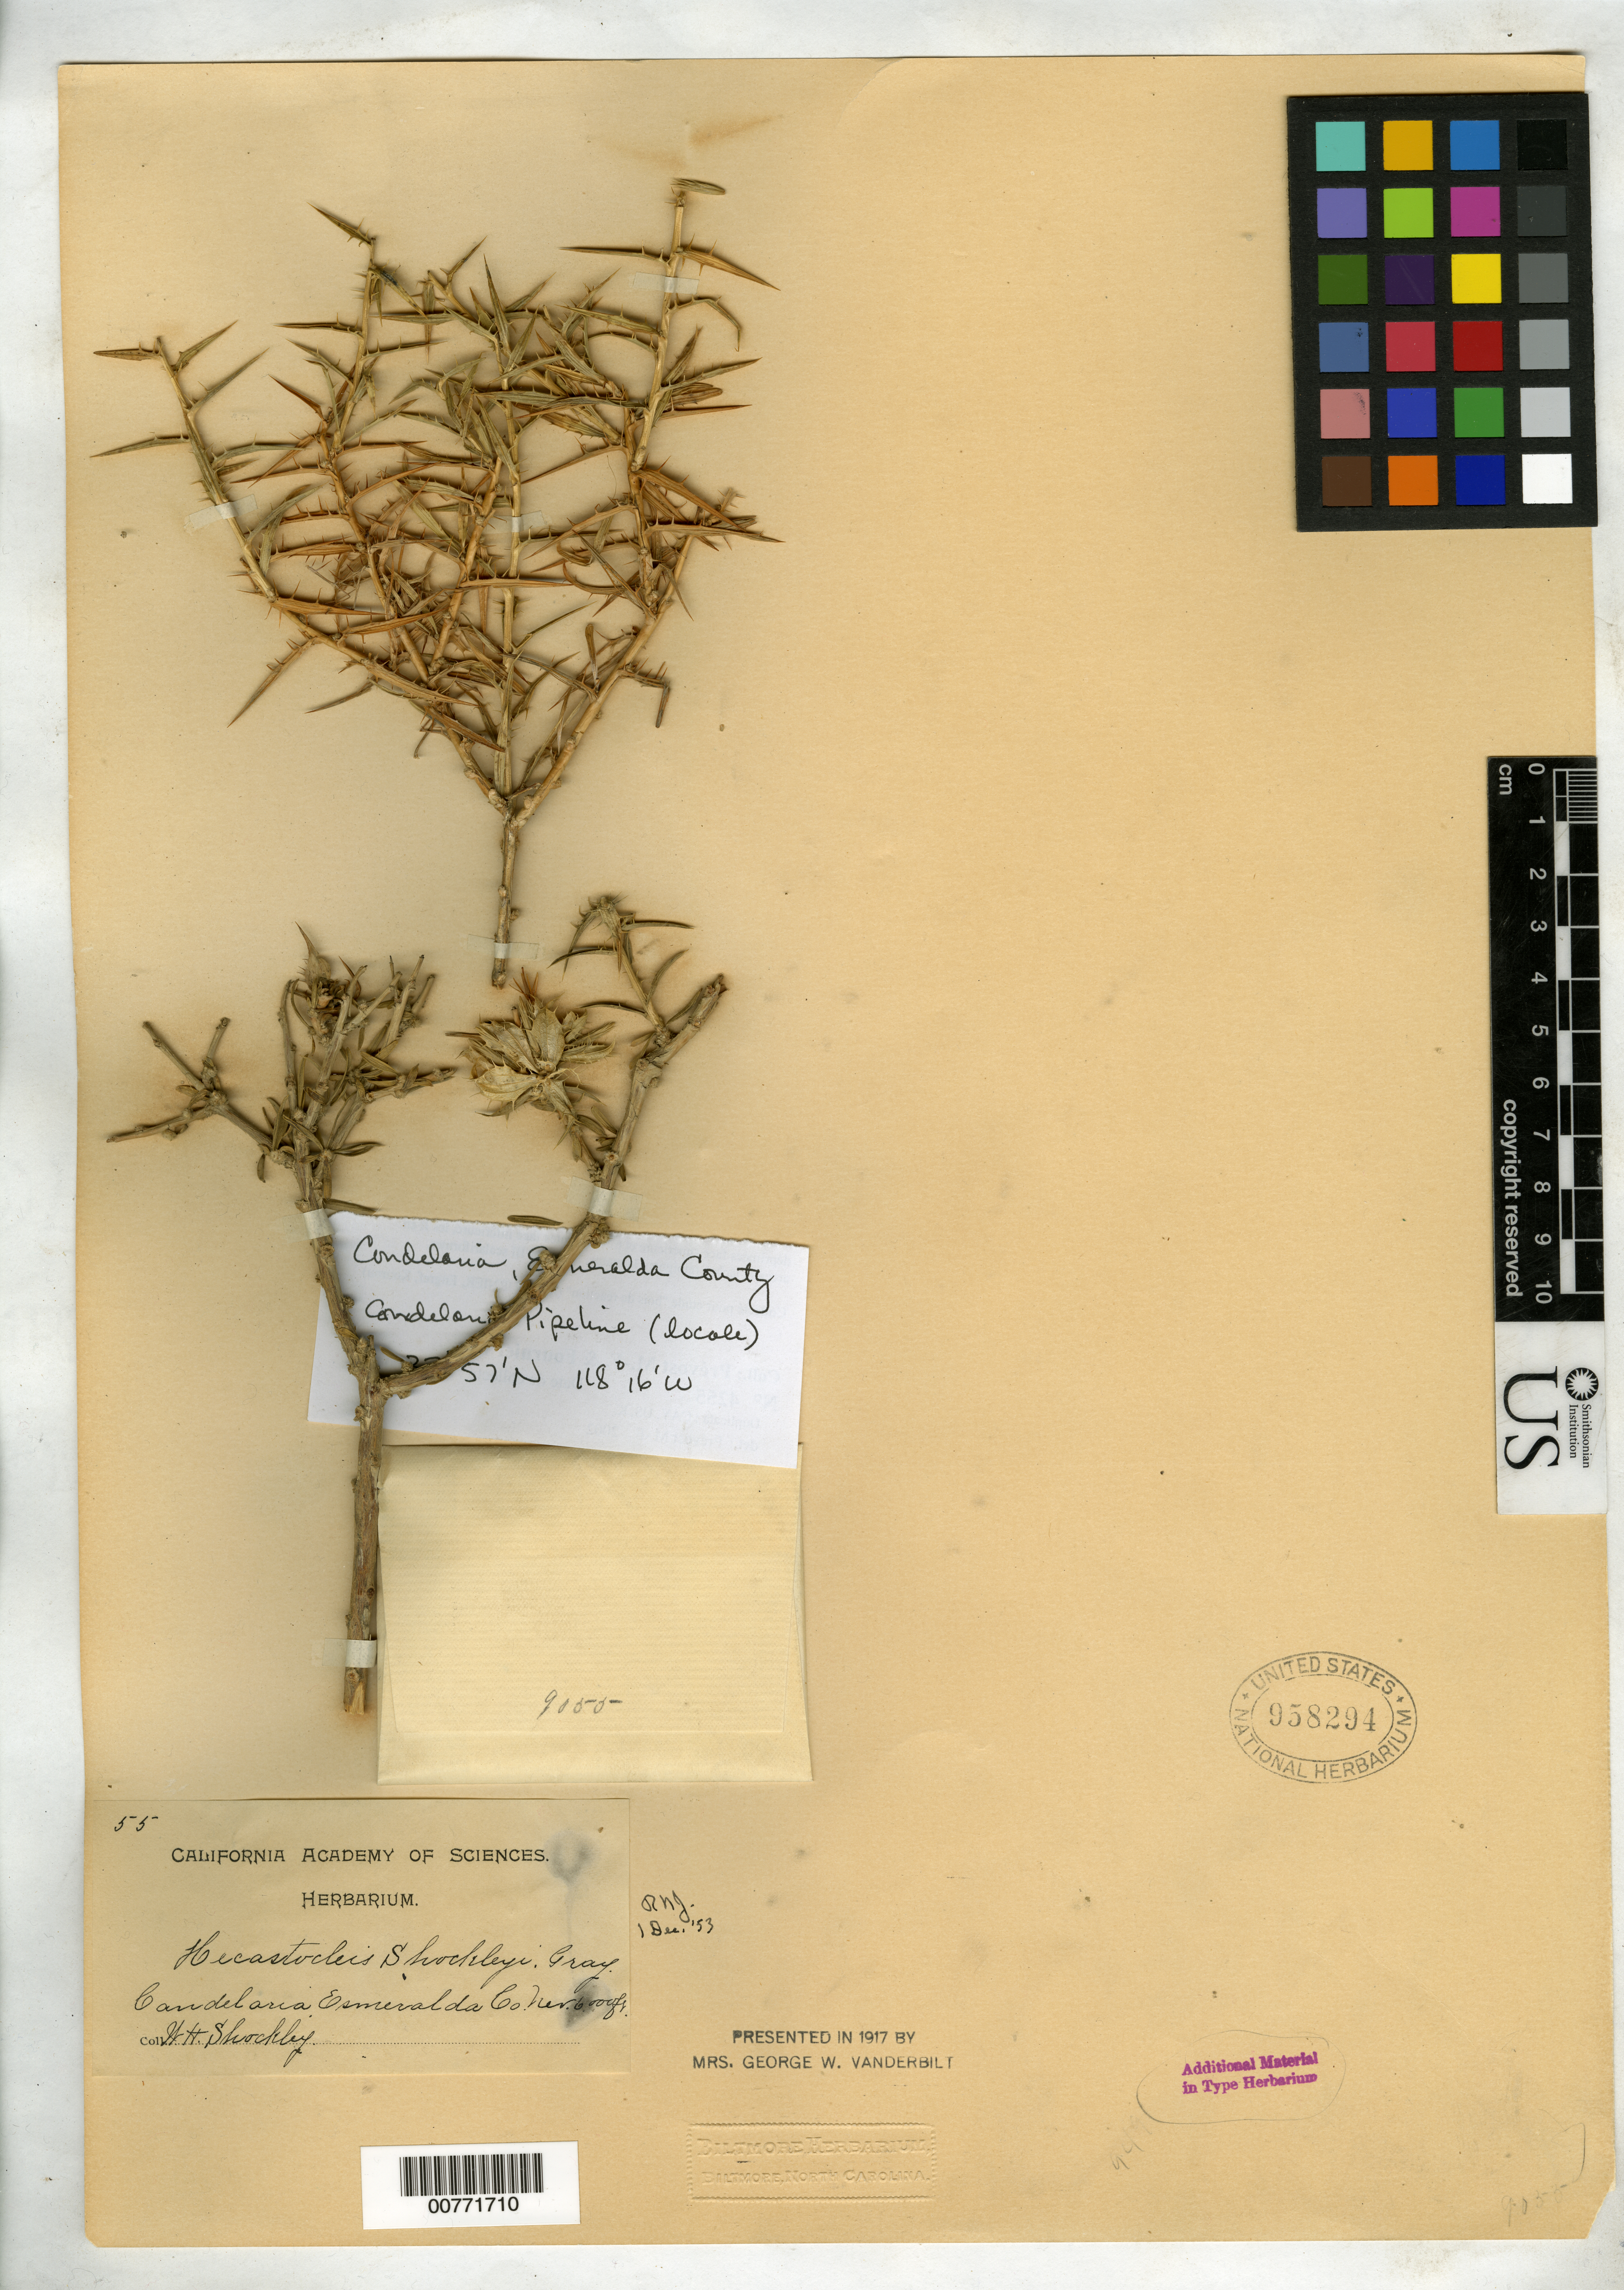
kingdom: Plantae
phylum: Tracheophyta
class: Magnoliopsida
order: Asterales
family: Asteraceae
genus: Hecastocleis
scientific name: Hecastocleis shockleyi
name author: A. Gray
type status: Isotype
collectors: W. Shockley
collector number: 55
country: United States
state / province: Nevada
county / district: Esmeralda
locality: Candelaria.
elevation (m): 1829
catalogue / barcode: US 958294